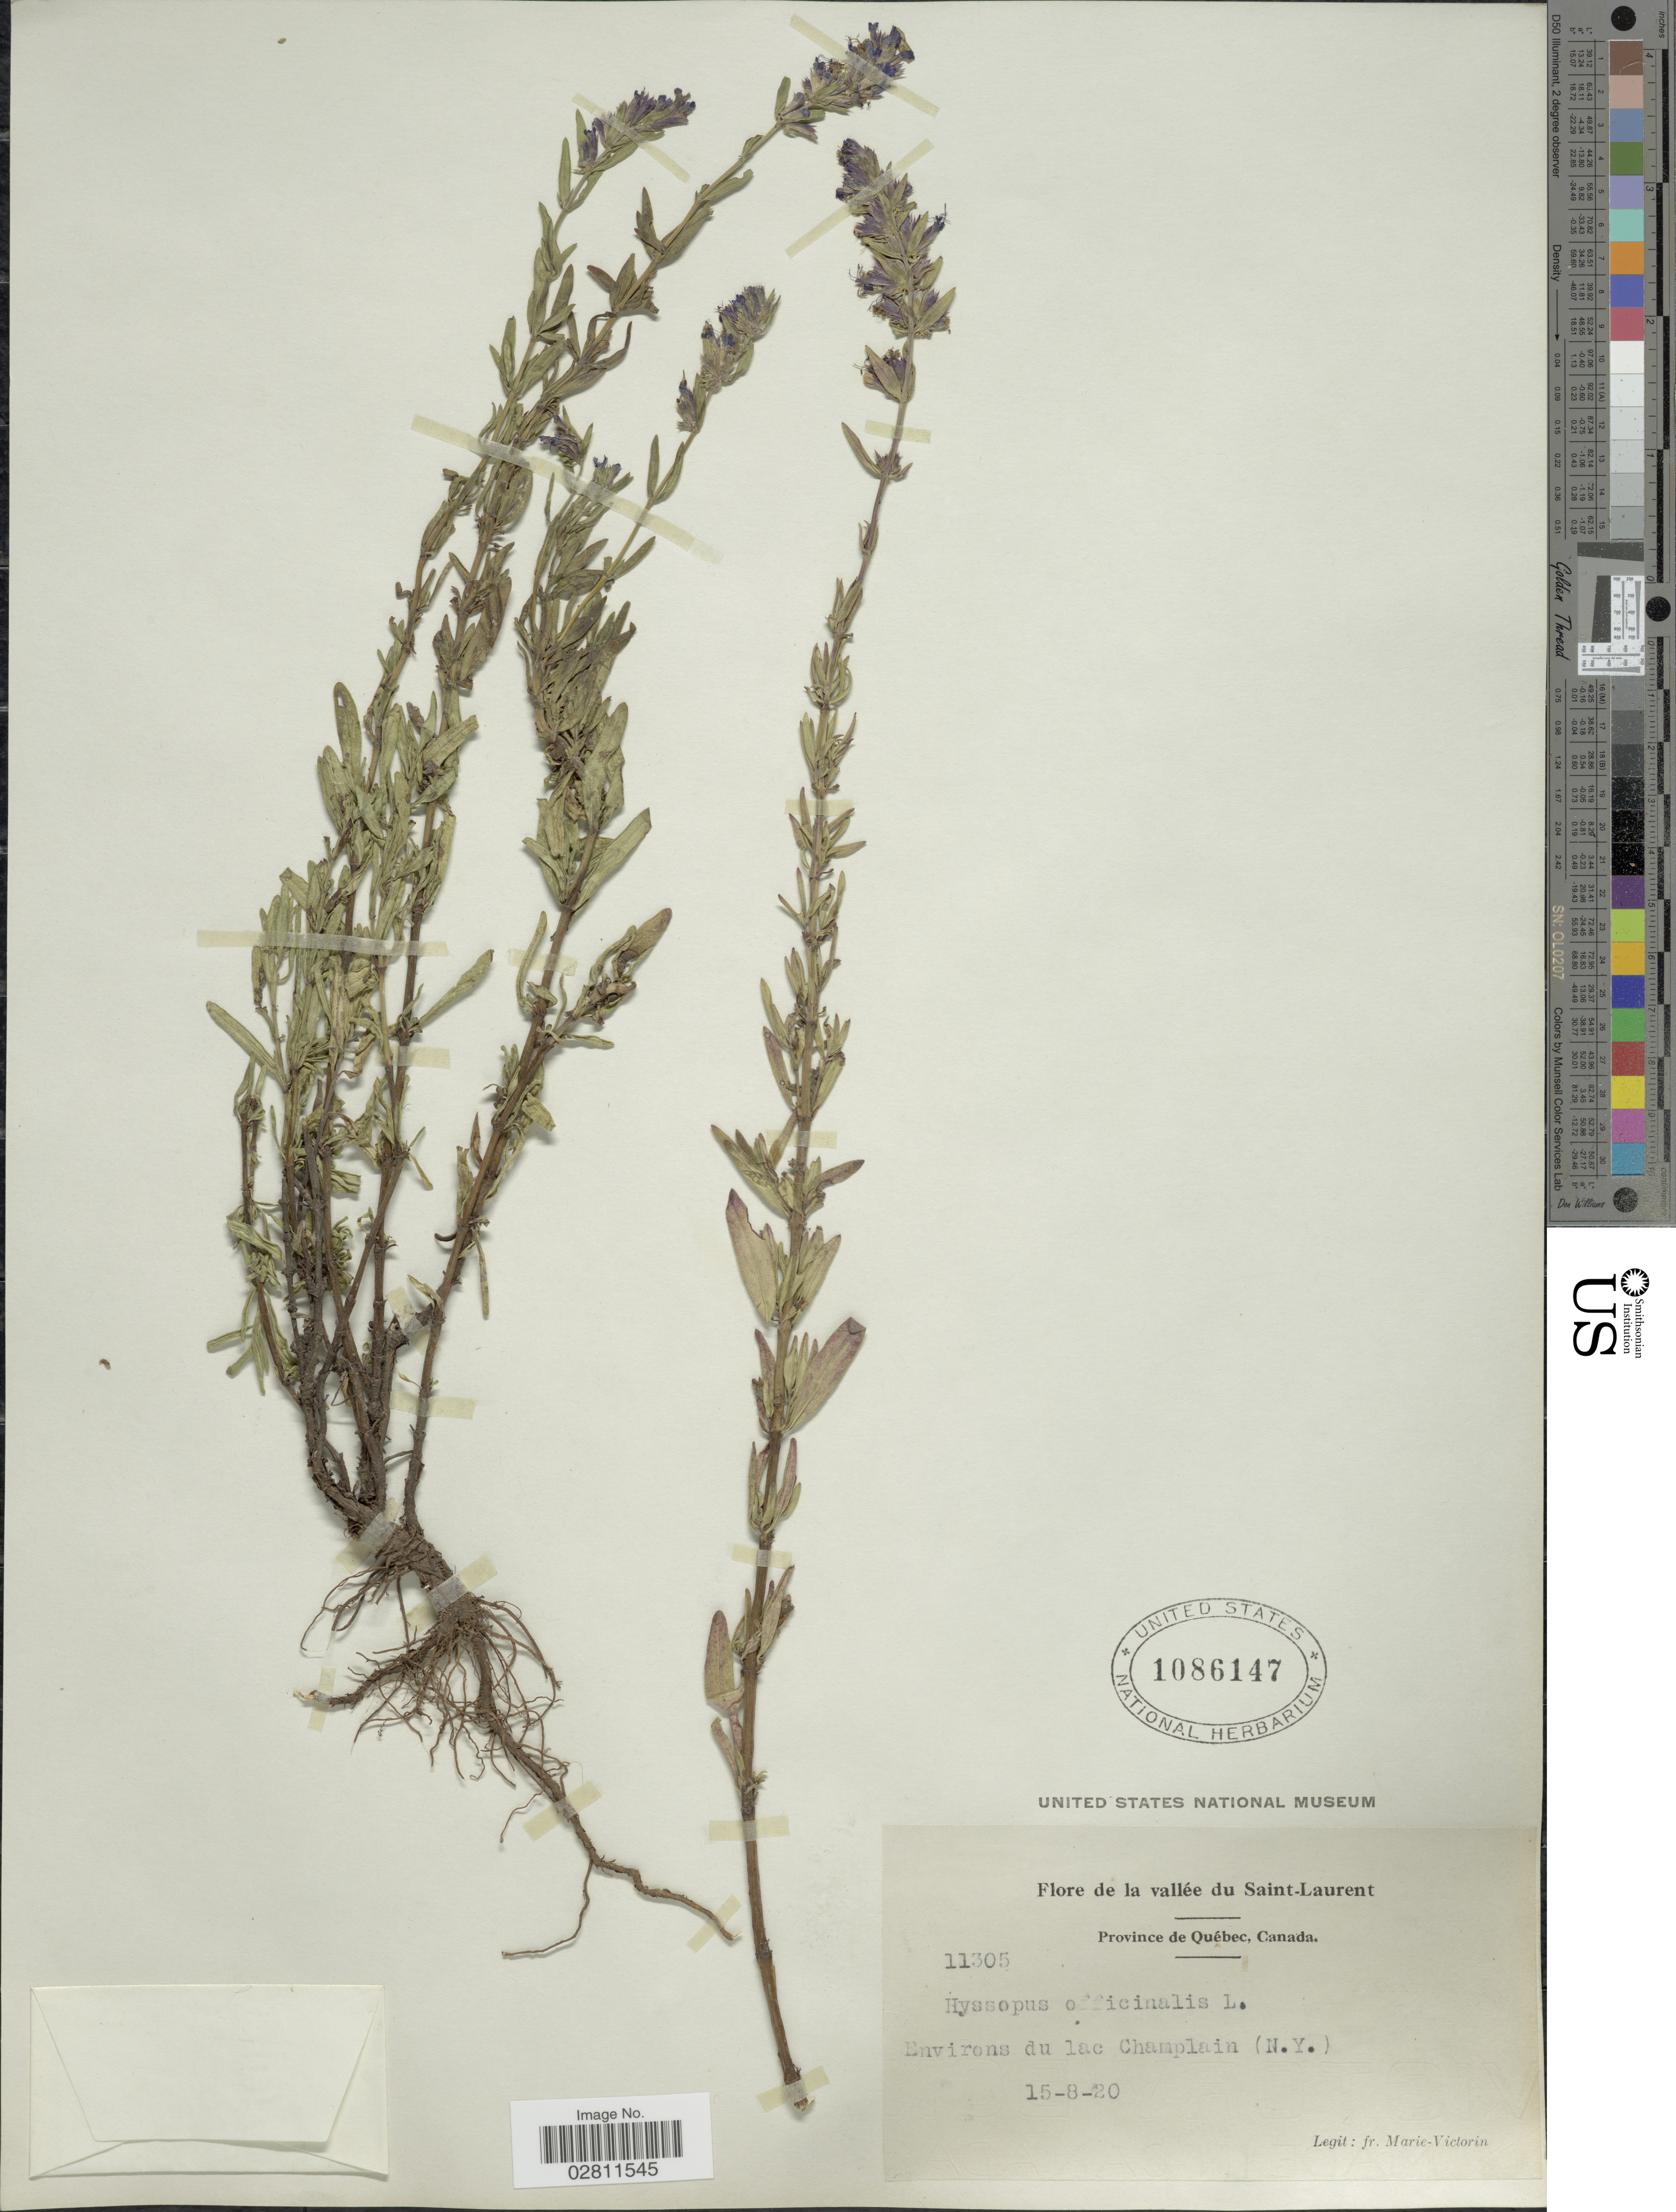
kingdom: Plantae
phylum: Tracheophyta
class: Magnoliopsida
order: Lamiales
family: Lamiaceae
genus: Hyssopus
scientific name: Hyssopus officinalis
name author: L.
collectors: Fr. Marie-Victorin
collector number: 11305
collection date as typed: Transcribed d/m/y: 15/8/20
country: United States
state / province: New York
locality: Environs du lac Champlain (N.Y.)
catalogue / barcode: US 1086147